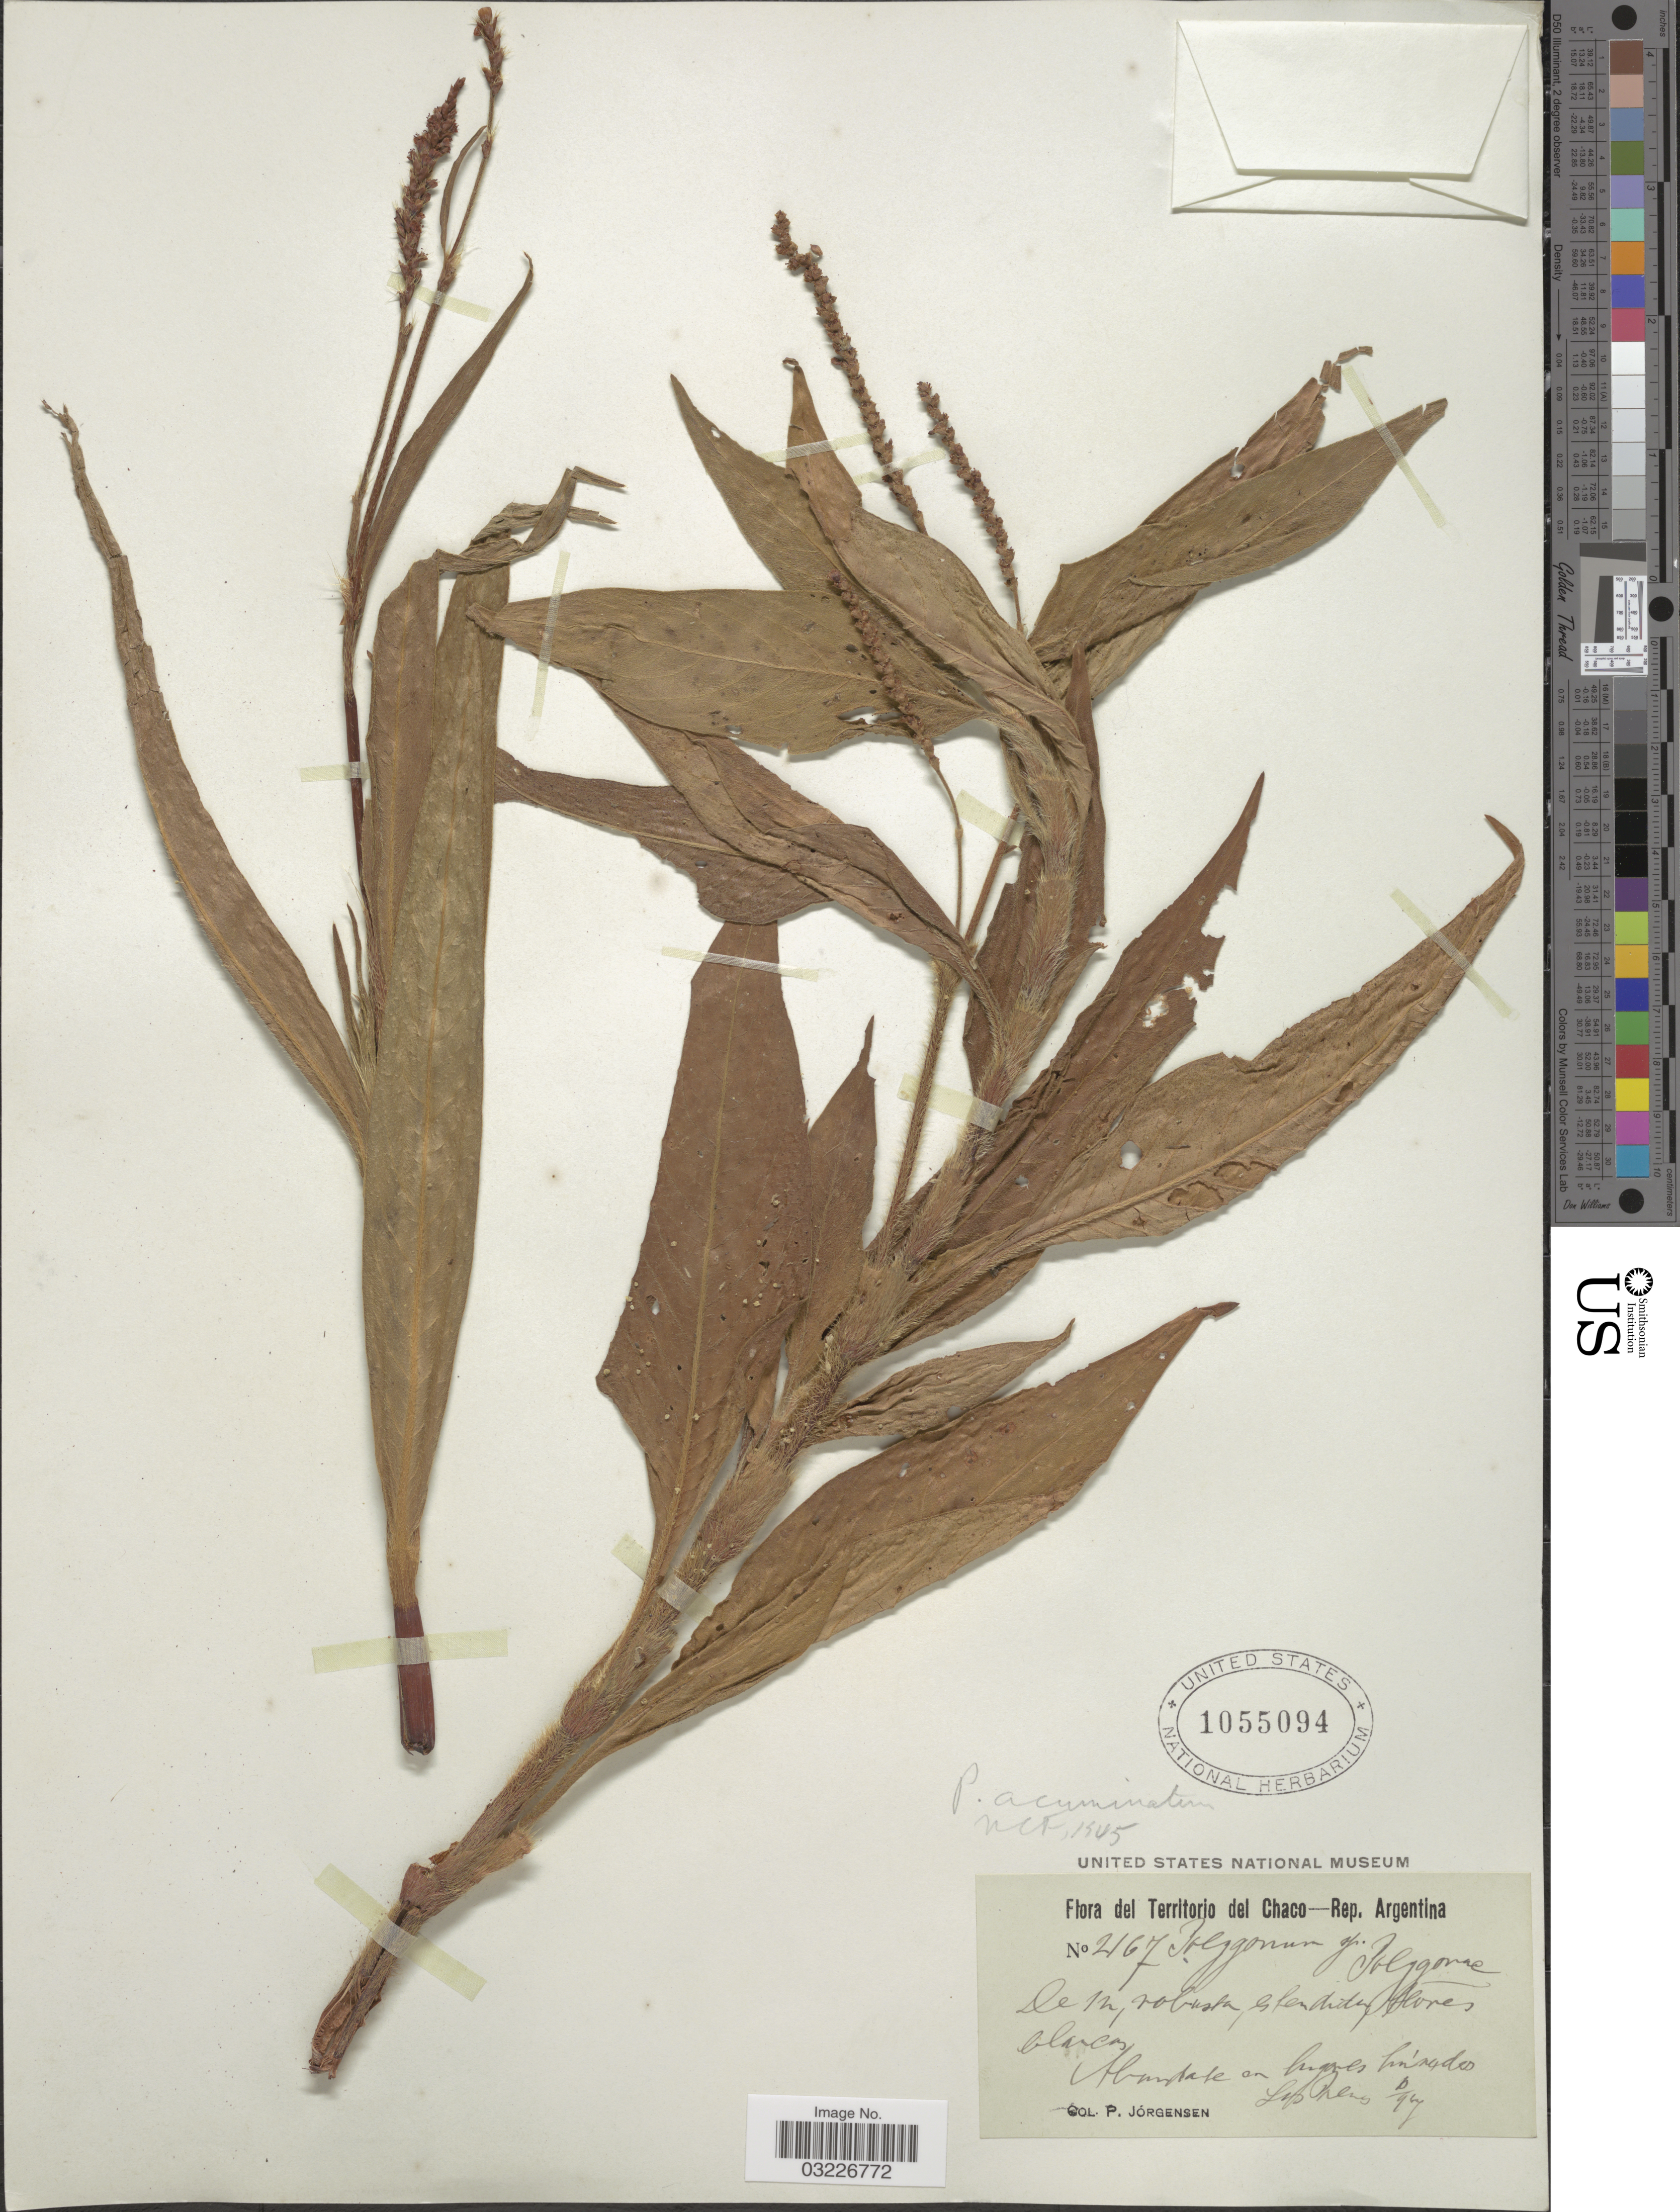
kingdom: Plantae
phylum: Tracheophyta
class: Magnoliopsida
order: Caryophyllales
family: Polygonaceae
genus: Polygonum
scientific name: Polygonum acuminatum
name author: Kunth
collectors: P. Jörgensen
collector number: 2167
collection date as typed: Transcribed d/m/y: /3/97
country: Argentina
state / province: Chaco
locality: Los Palmas.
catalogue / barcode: US 1055094